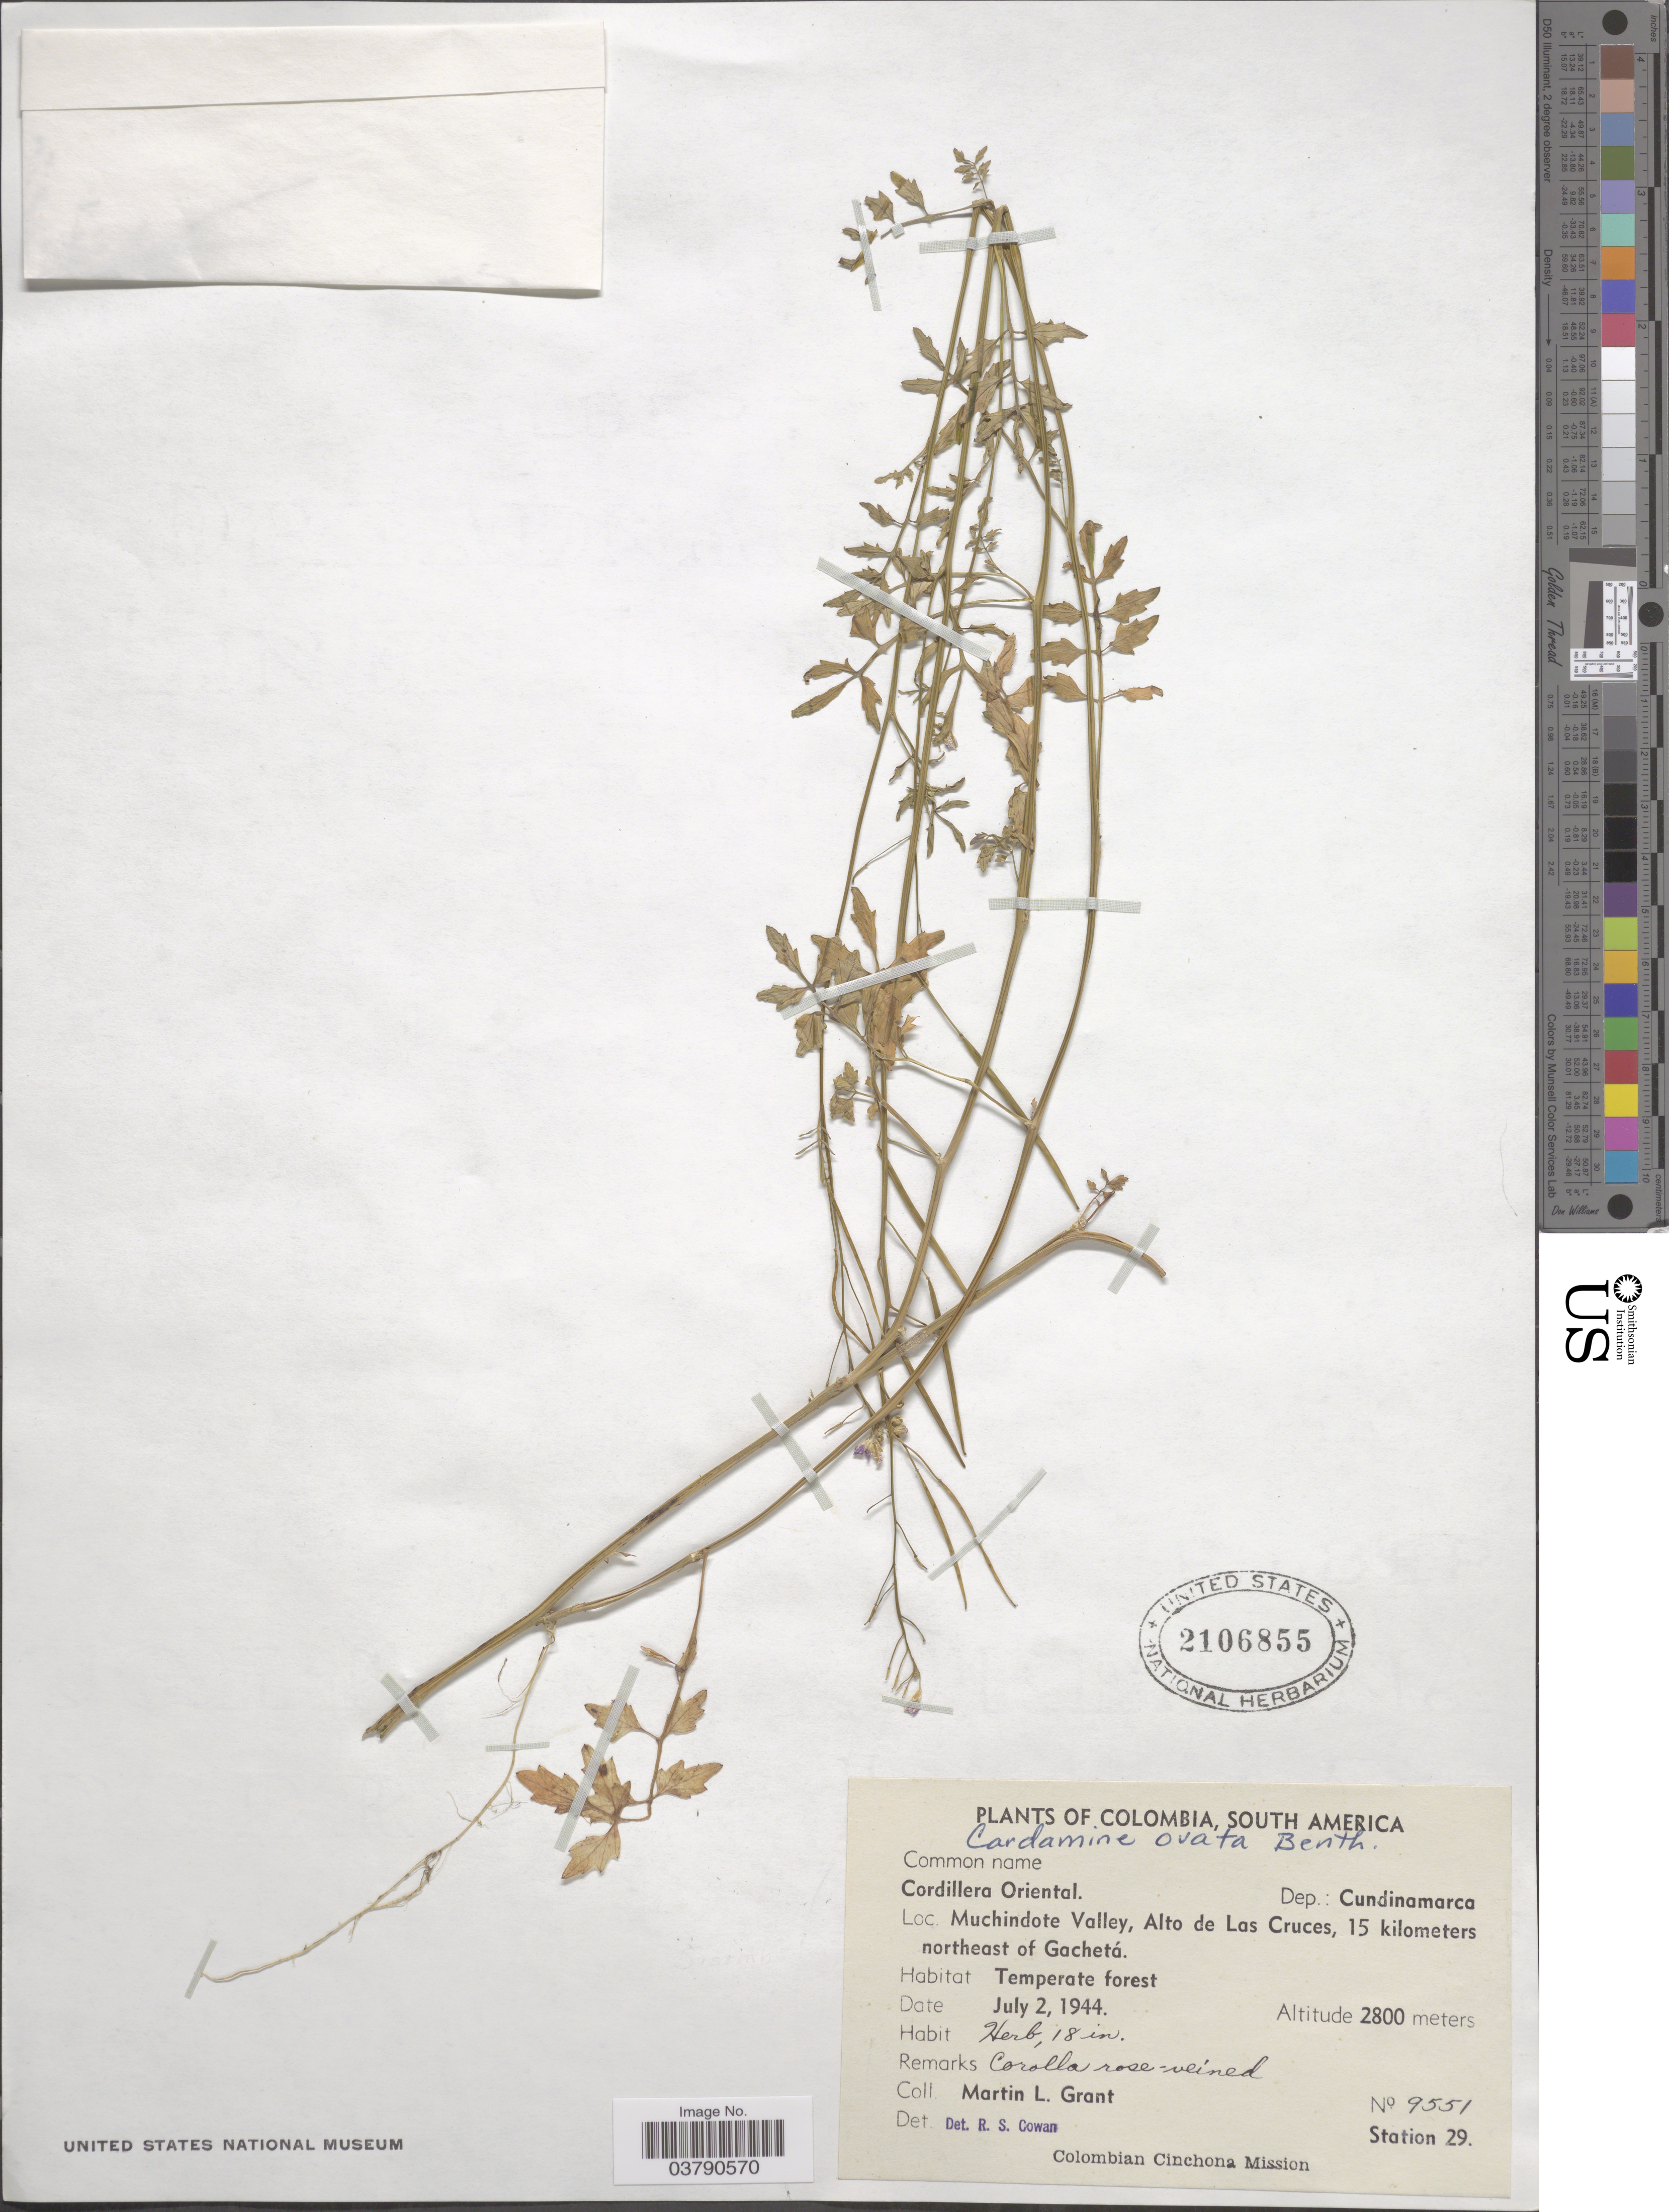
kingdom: Plantae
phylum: Tracheophyta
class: Magnoliopsida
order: Brassicales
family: Brassicaceae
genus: Cardamine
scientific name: Cardamine ovata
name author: Benth.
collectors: M. L. Grant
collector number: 9551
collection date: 1944-07-02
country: Colombia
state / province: Cundinamarca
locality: Cordillera Oriental. Dep.: Cundinamarca. Muchindota Valley, Alto de Las Cruces, 15 kilometers northeast of Gachetá.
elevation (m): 2800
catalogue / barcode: US 2106855